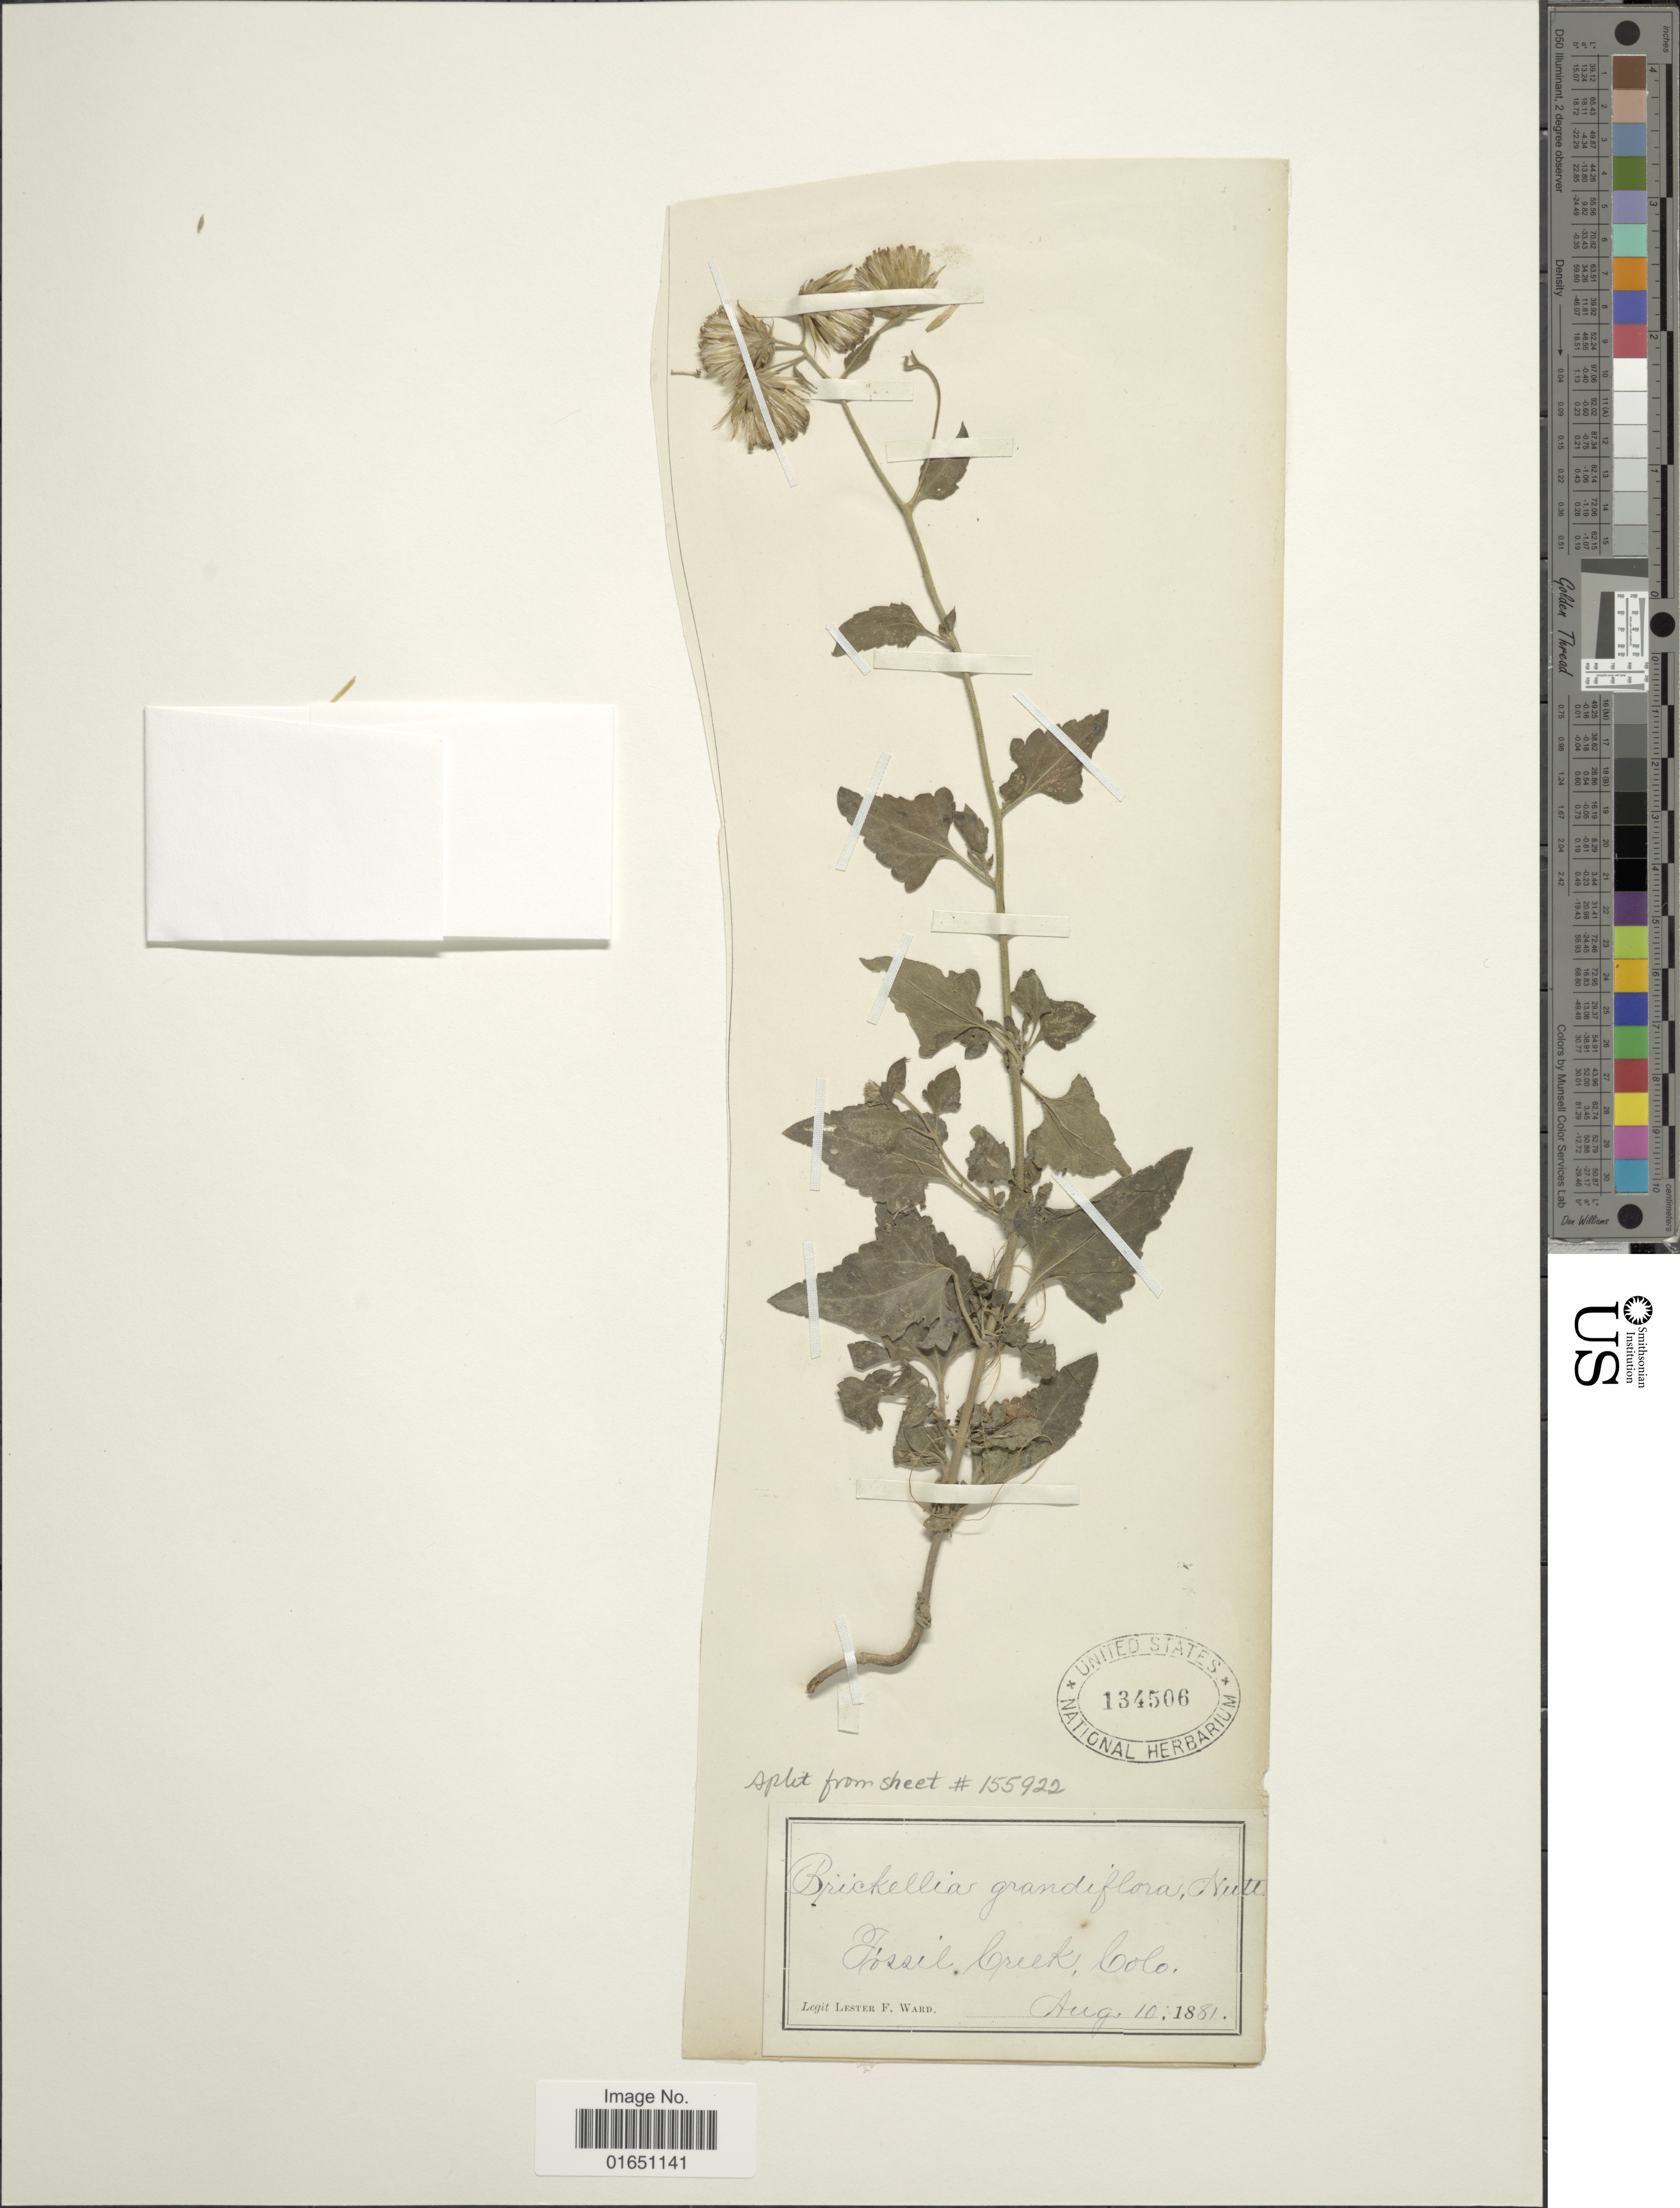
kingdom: Plantae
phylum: Tracheophyta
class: Magnoliopsida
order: Asterales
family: Asteraceae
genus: Brickellia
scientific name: Brickellia grandiflora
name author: (Hook.) Nutt.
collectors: L. F. Ward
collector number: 155922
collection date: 1881-08-10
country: United States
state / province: Colorado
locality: Fossil Creek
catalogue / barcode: US 134506